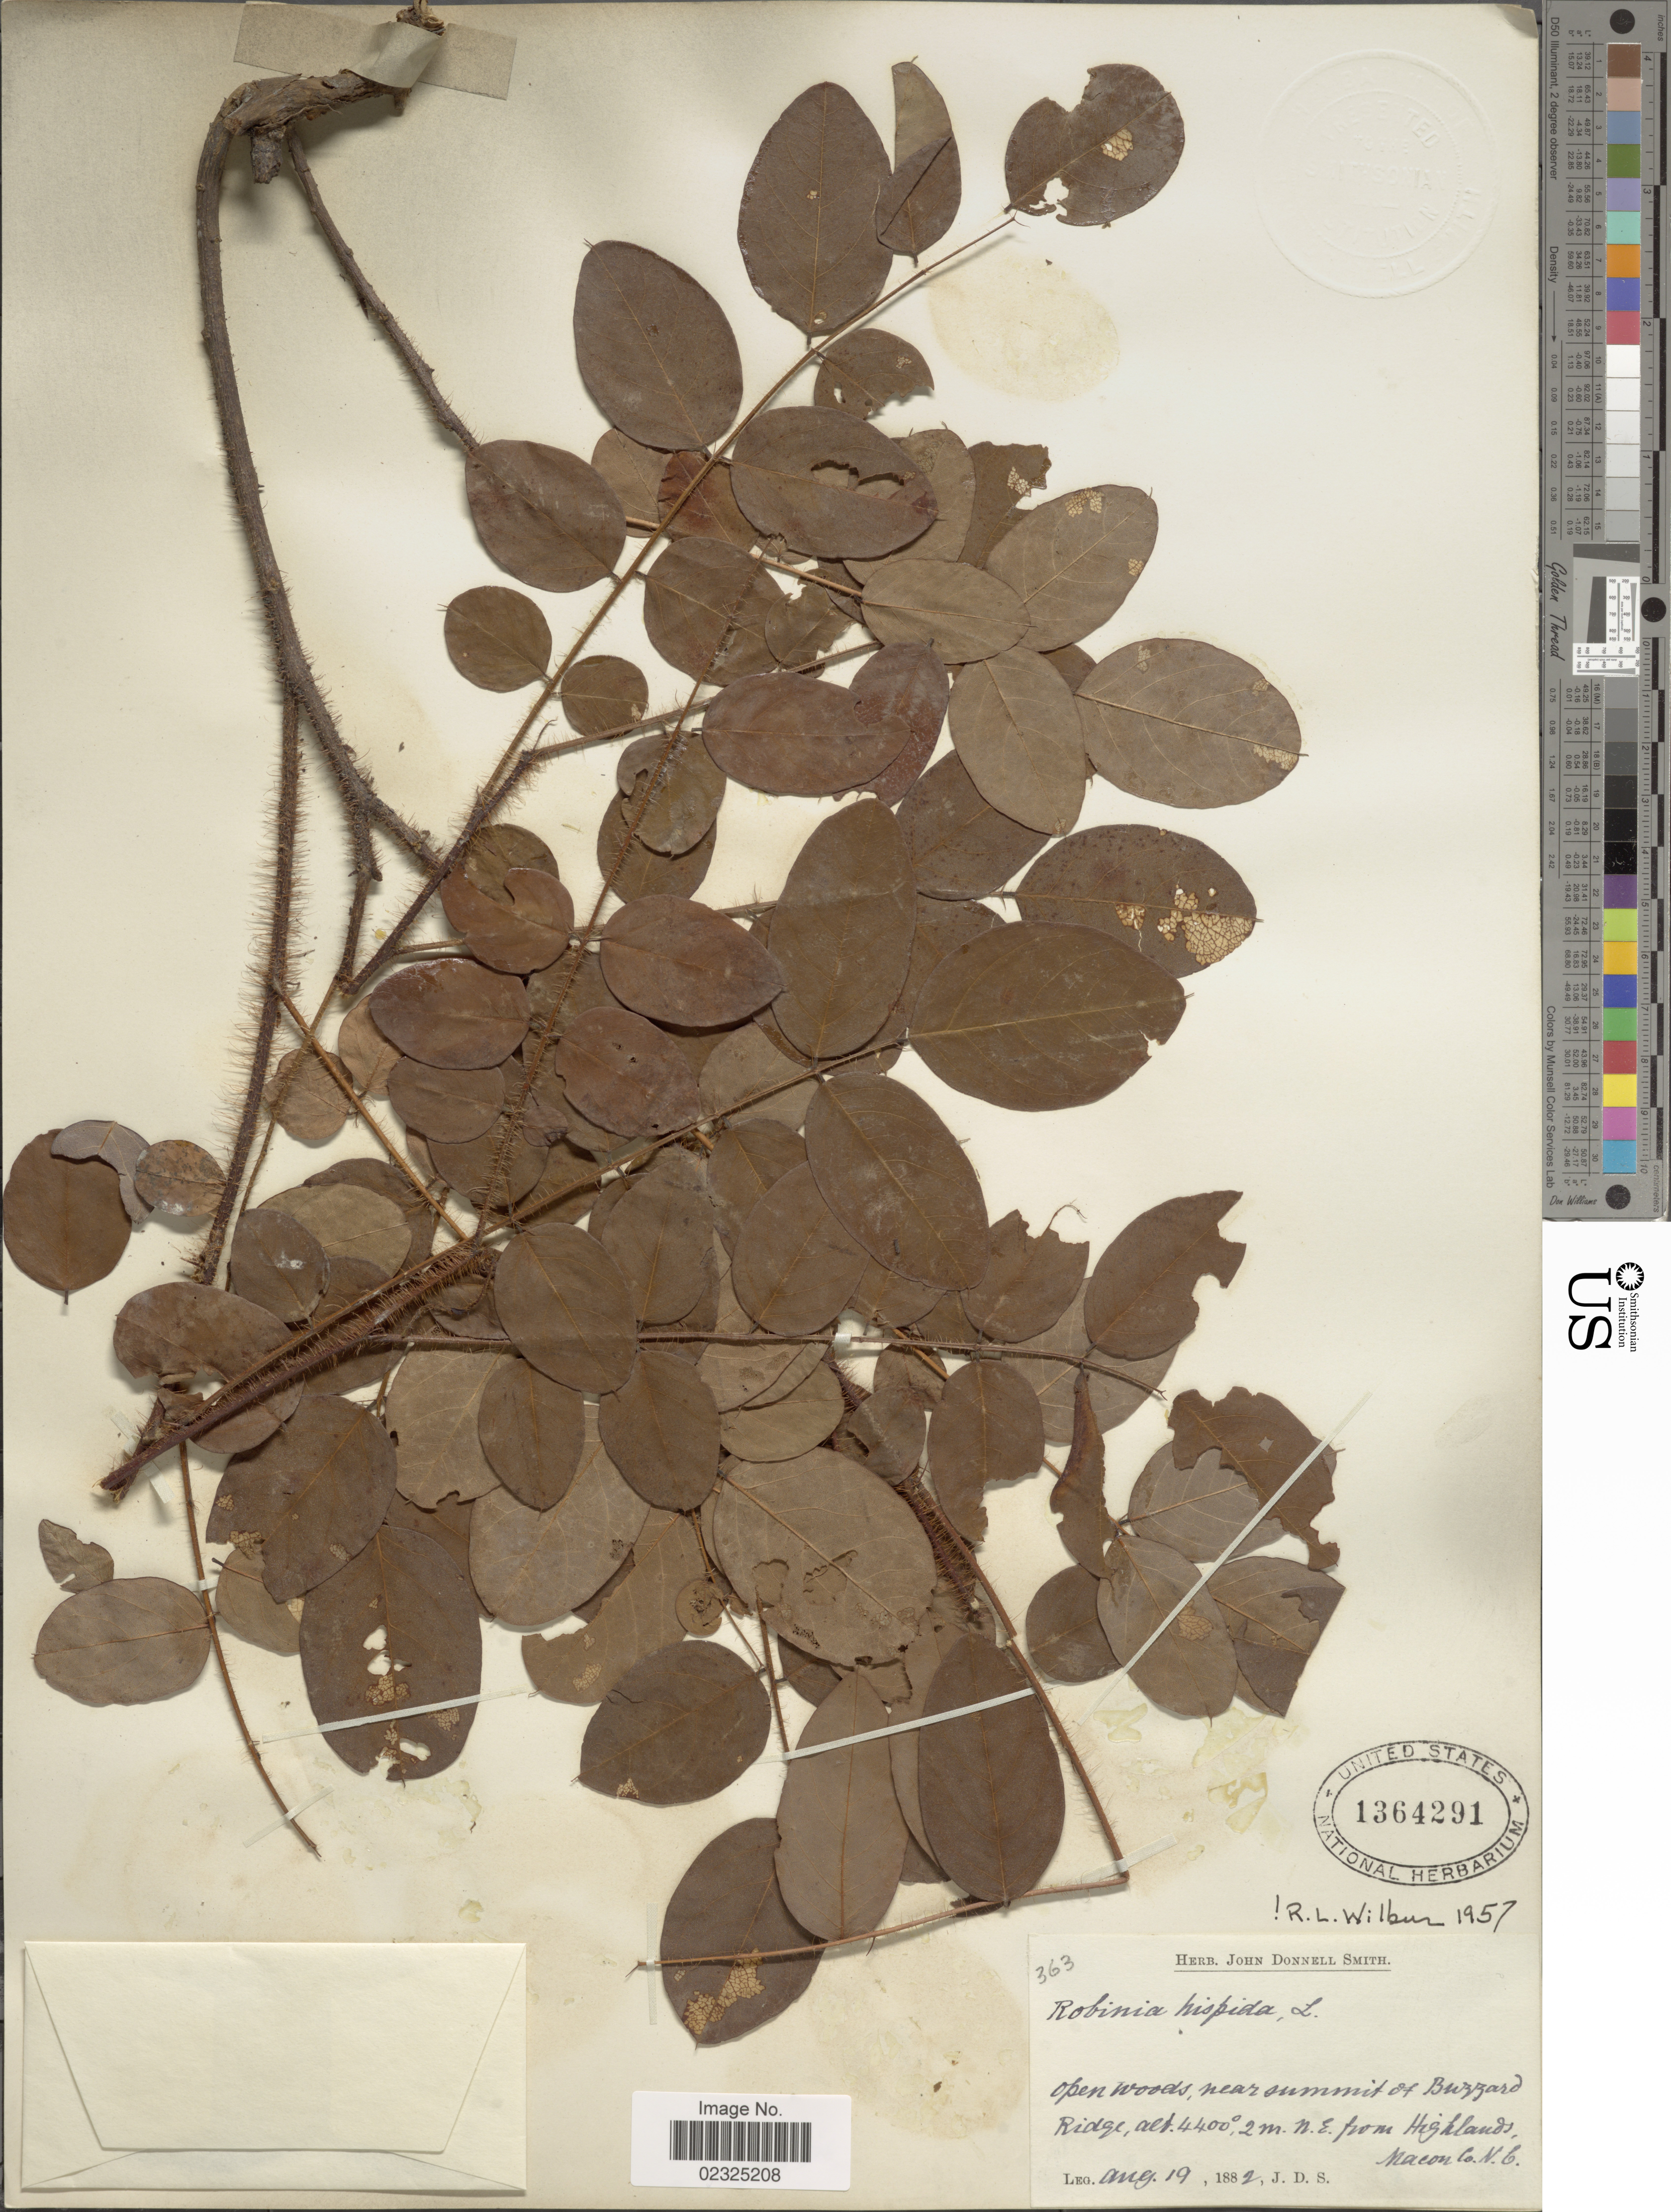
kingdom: Plantae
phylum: Tracheophyta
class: Magnoliopsida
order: Fabales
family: Fabaceae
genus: Robinia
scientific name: Robinia hispida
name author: L.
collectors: J. Donnell Smith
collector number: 363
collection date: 1882-08-19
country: United States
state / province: North Carolina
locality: Open woods, near summit of Buzzard Ridge, 2 m. N.E. from Highlands, Macon Co.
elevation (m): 1341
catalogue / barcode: US 1364291